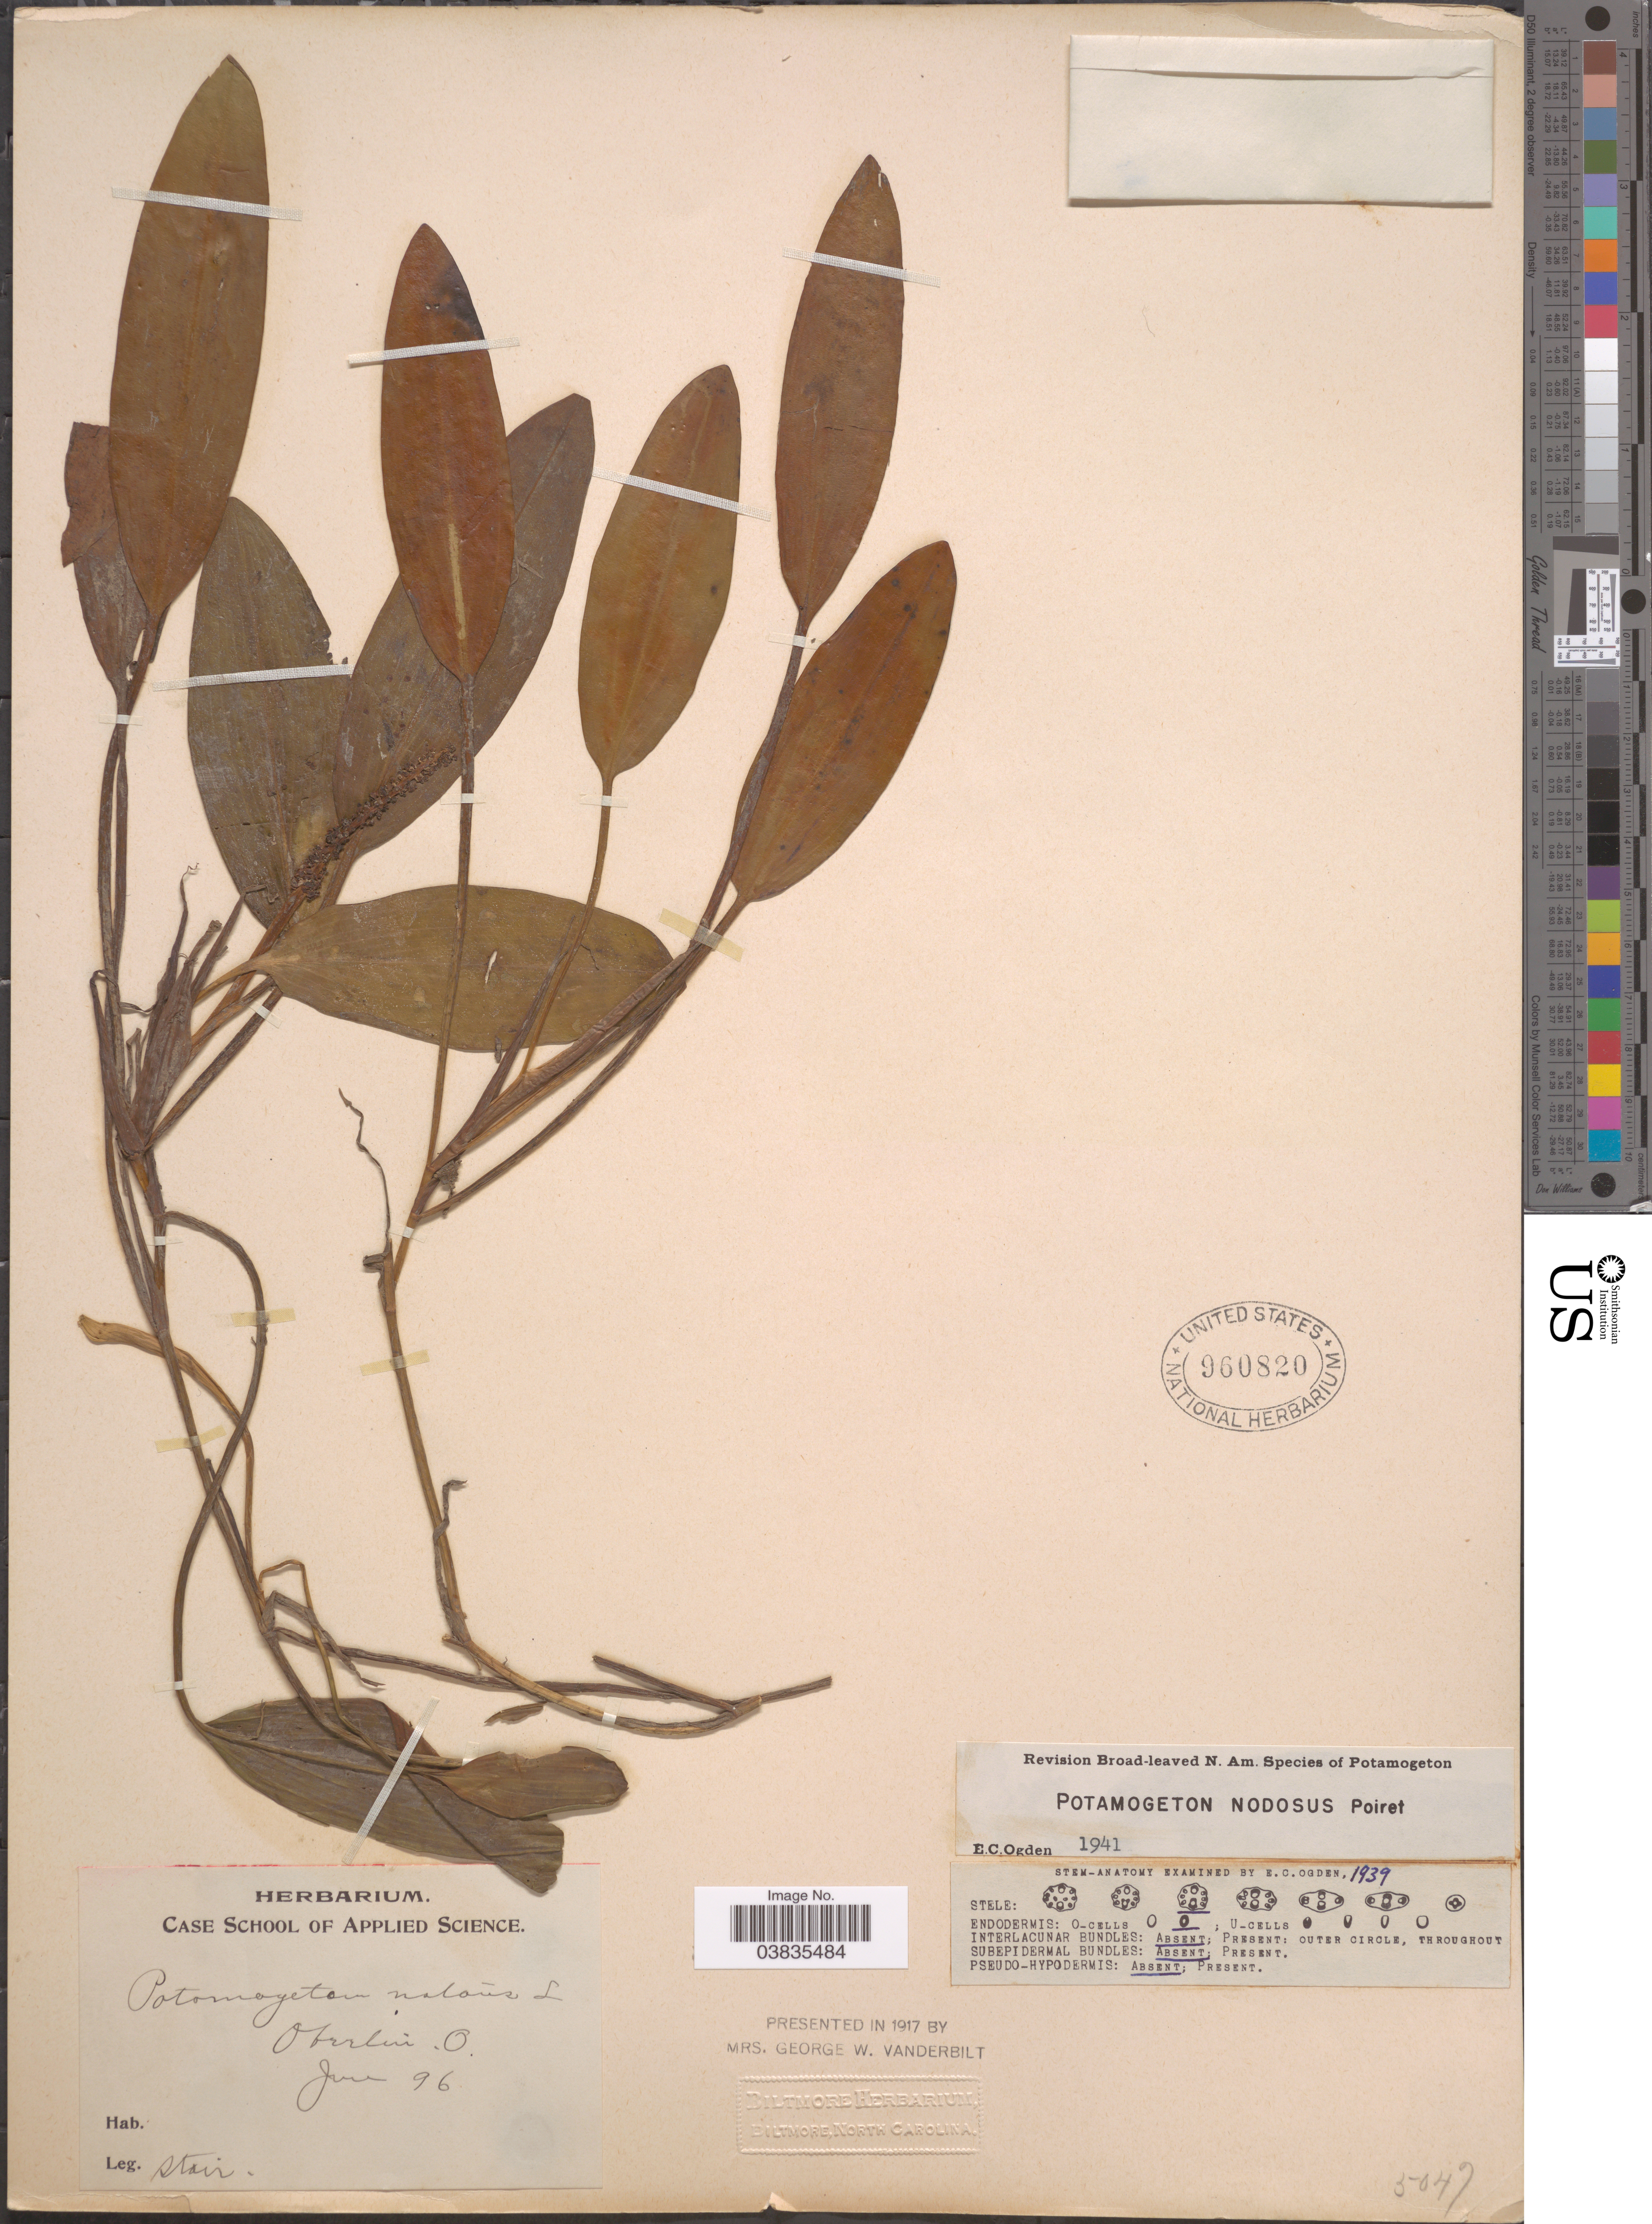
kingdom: Plantae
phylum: Tracheophyta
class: Liliopsida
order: Alismatales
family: Potamogetonaceae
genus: Potamogeton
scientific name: Potamogeton nodosus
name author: Poir.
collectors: Stair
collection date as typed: Transcribed d/m/y: /6/96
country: United States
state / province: Ohio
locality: Oberlin.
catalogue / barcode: US 960820